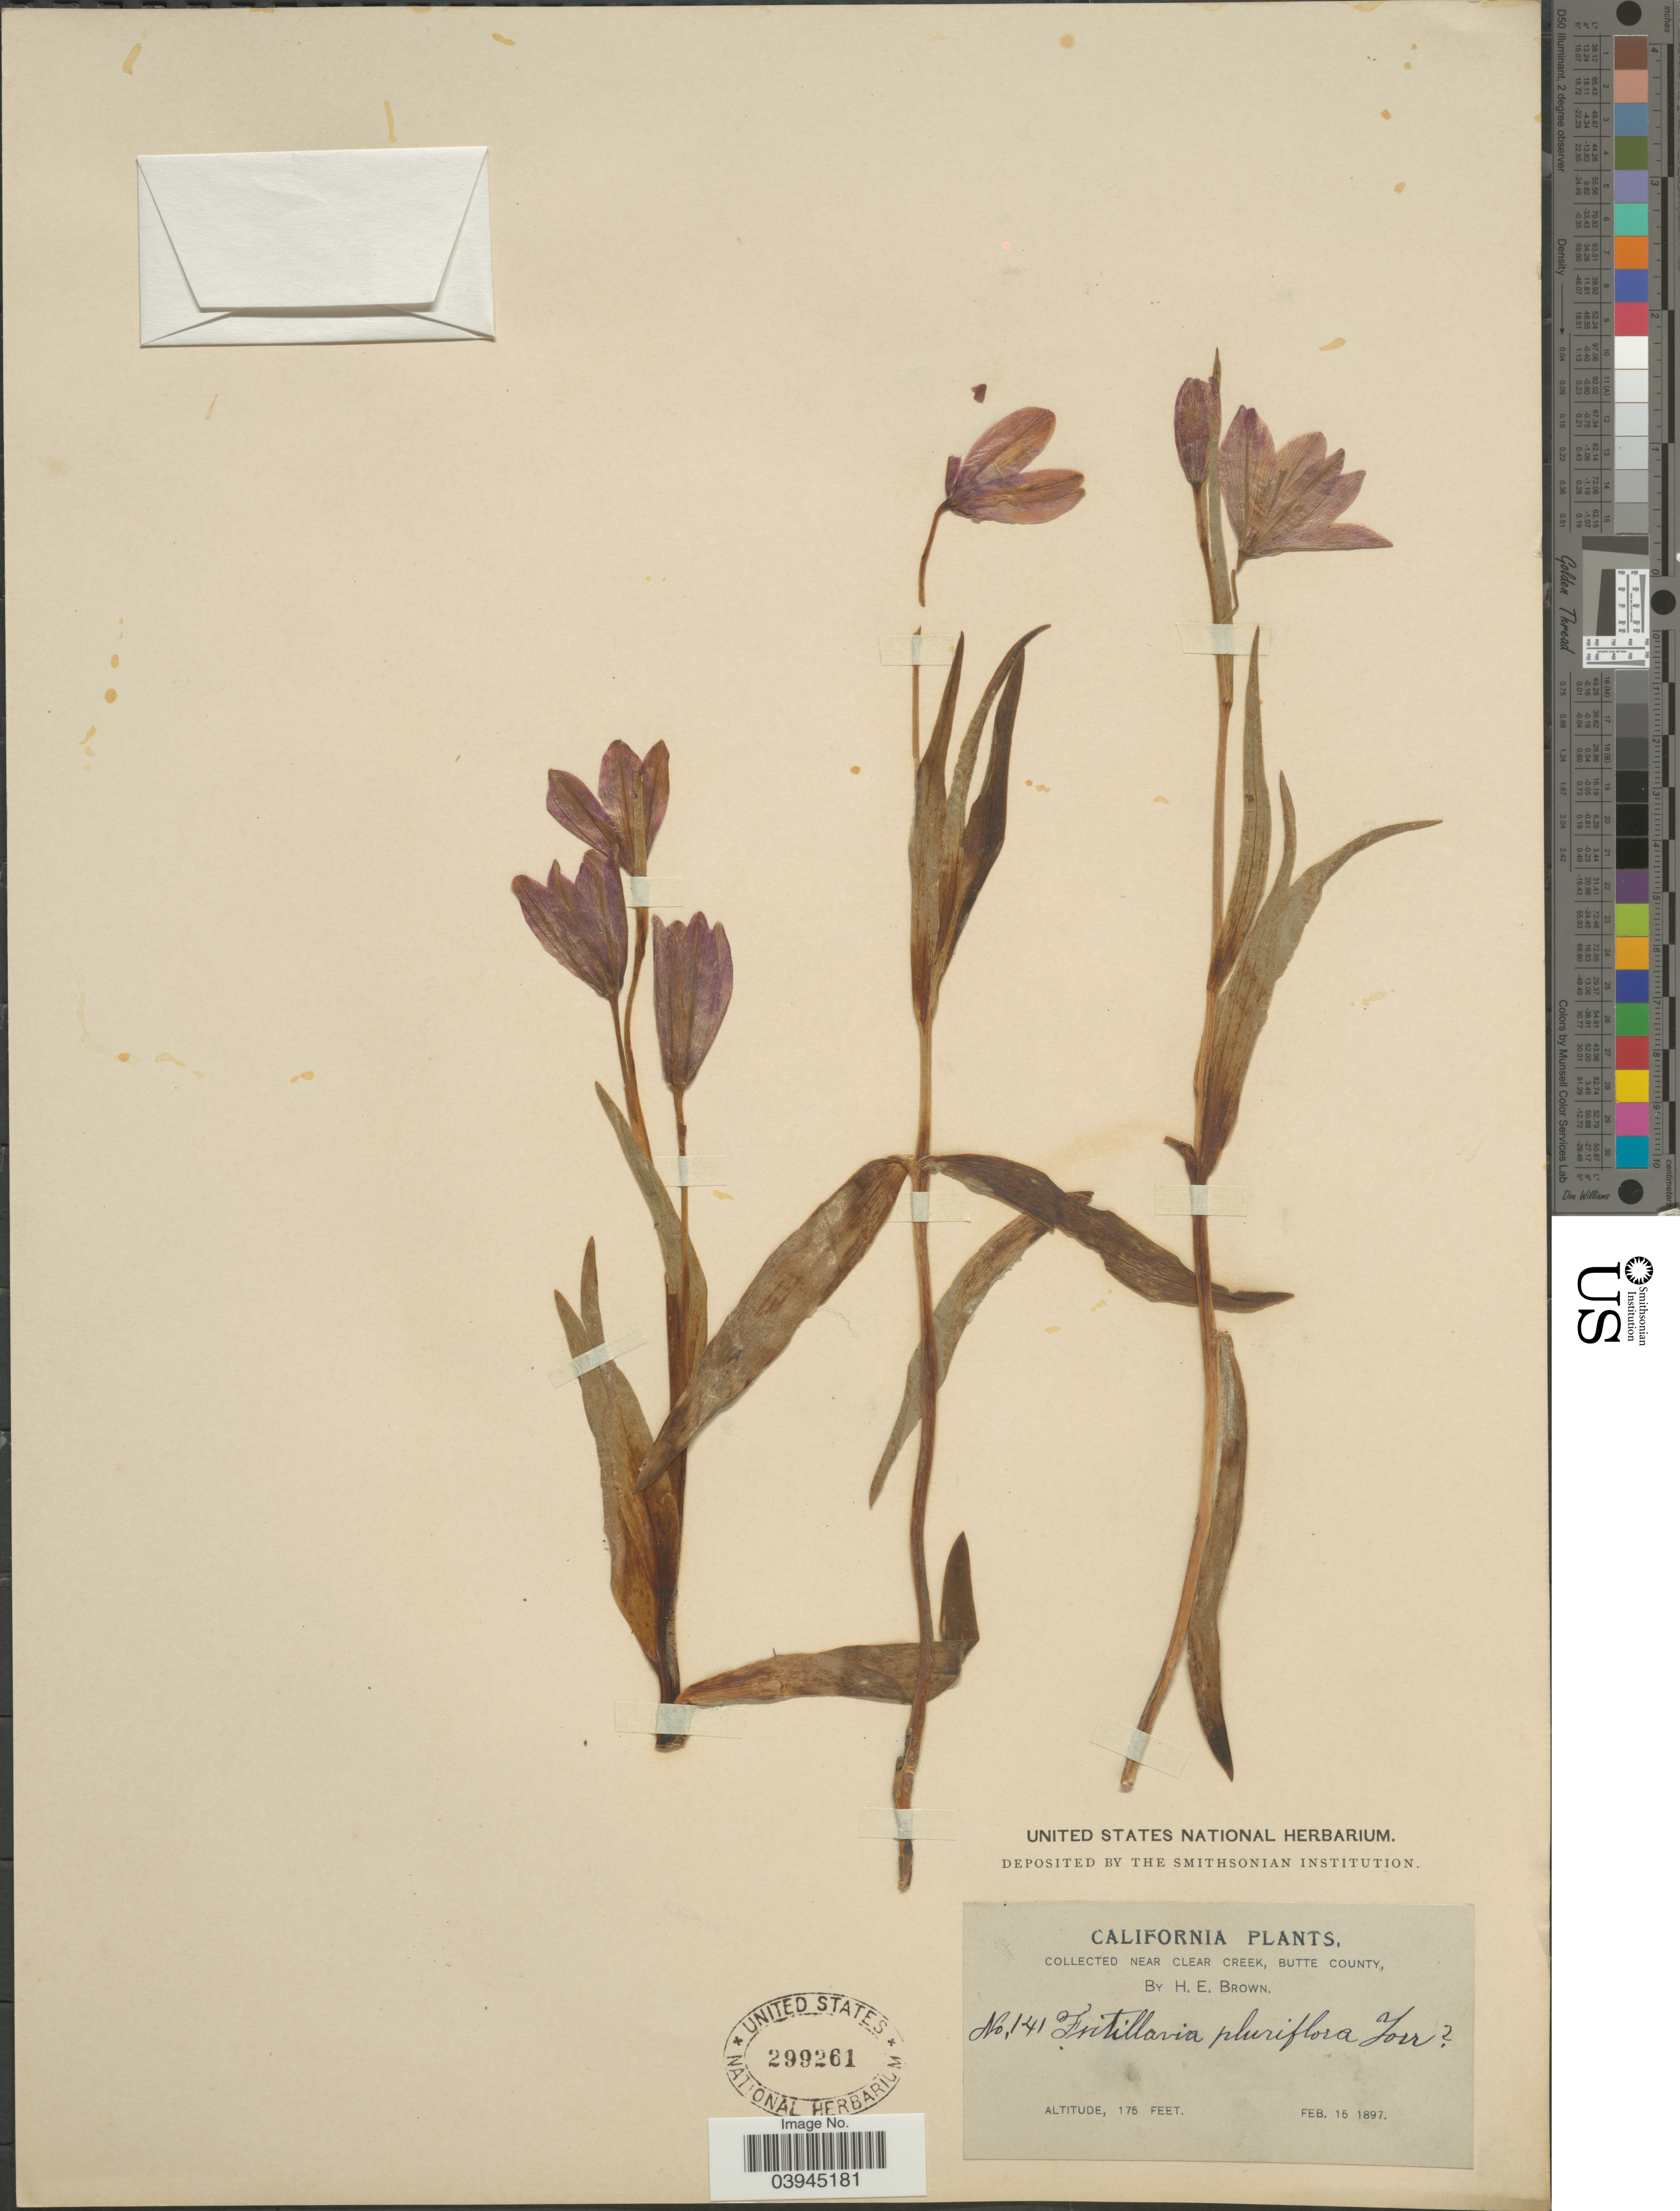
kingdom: Plantae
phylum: Tracheophyta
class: Liliopsida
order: Liliales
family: Liliaceae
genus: Fritillaria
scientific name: Fritillaria pluriflora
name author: Torr. ex Benth.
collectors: H. E. Brown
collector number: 141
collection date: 1897-02-15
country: United States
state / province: California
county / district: Butte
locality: Near Clear Creek, Butte County.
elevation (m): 53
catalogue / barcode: US 299261